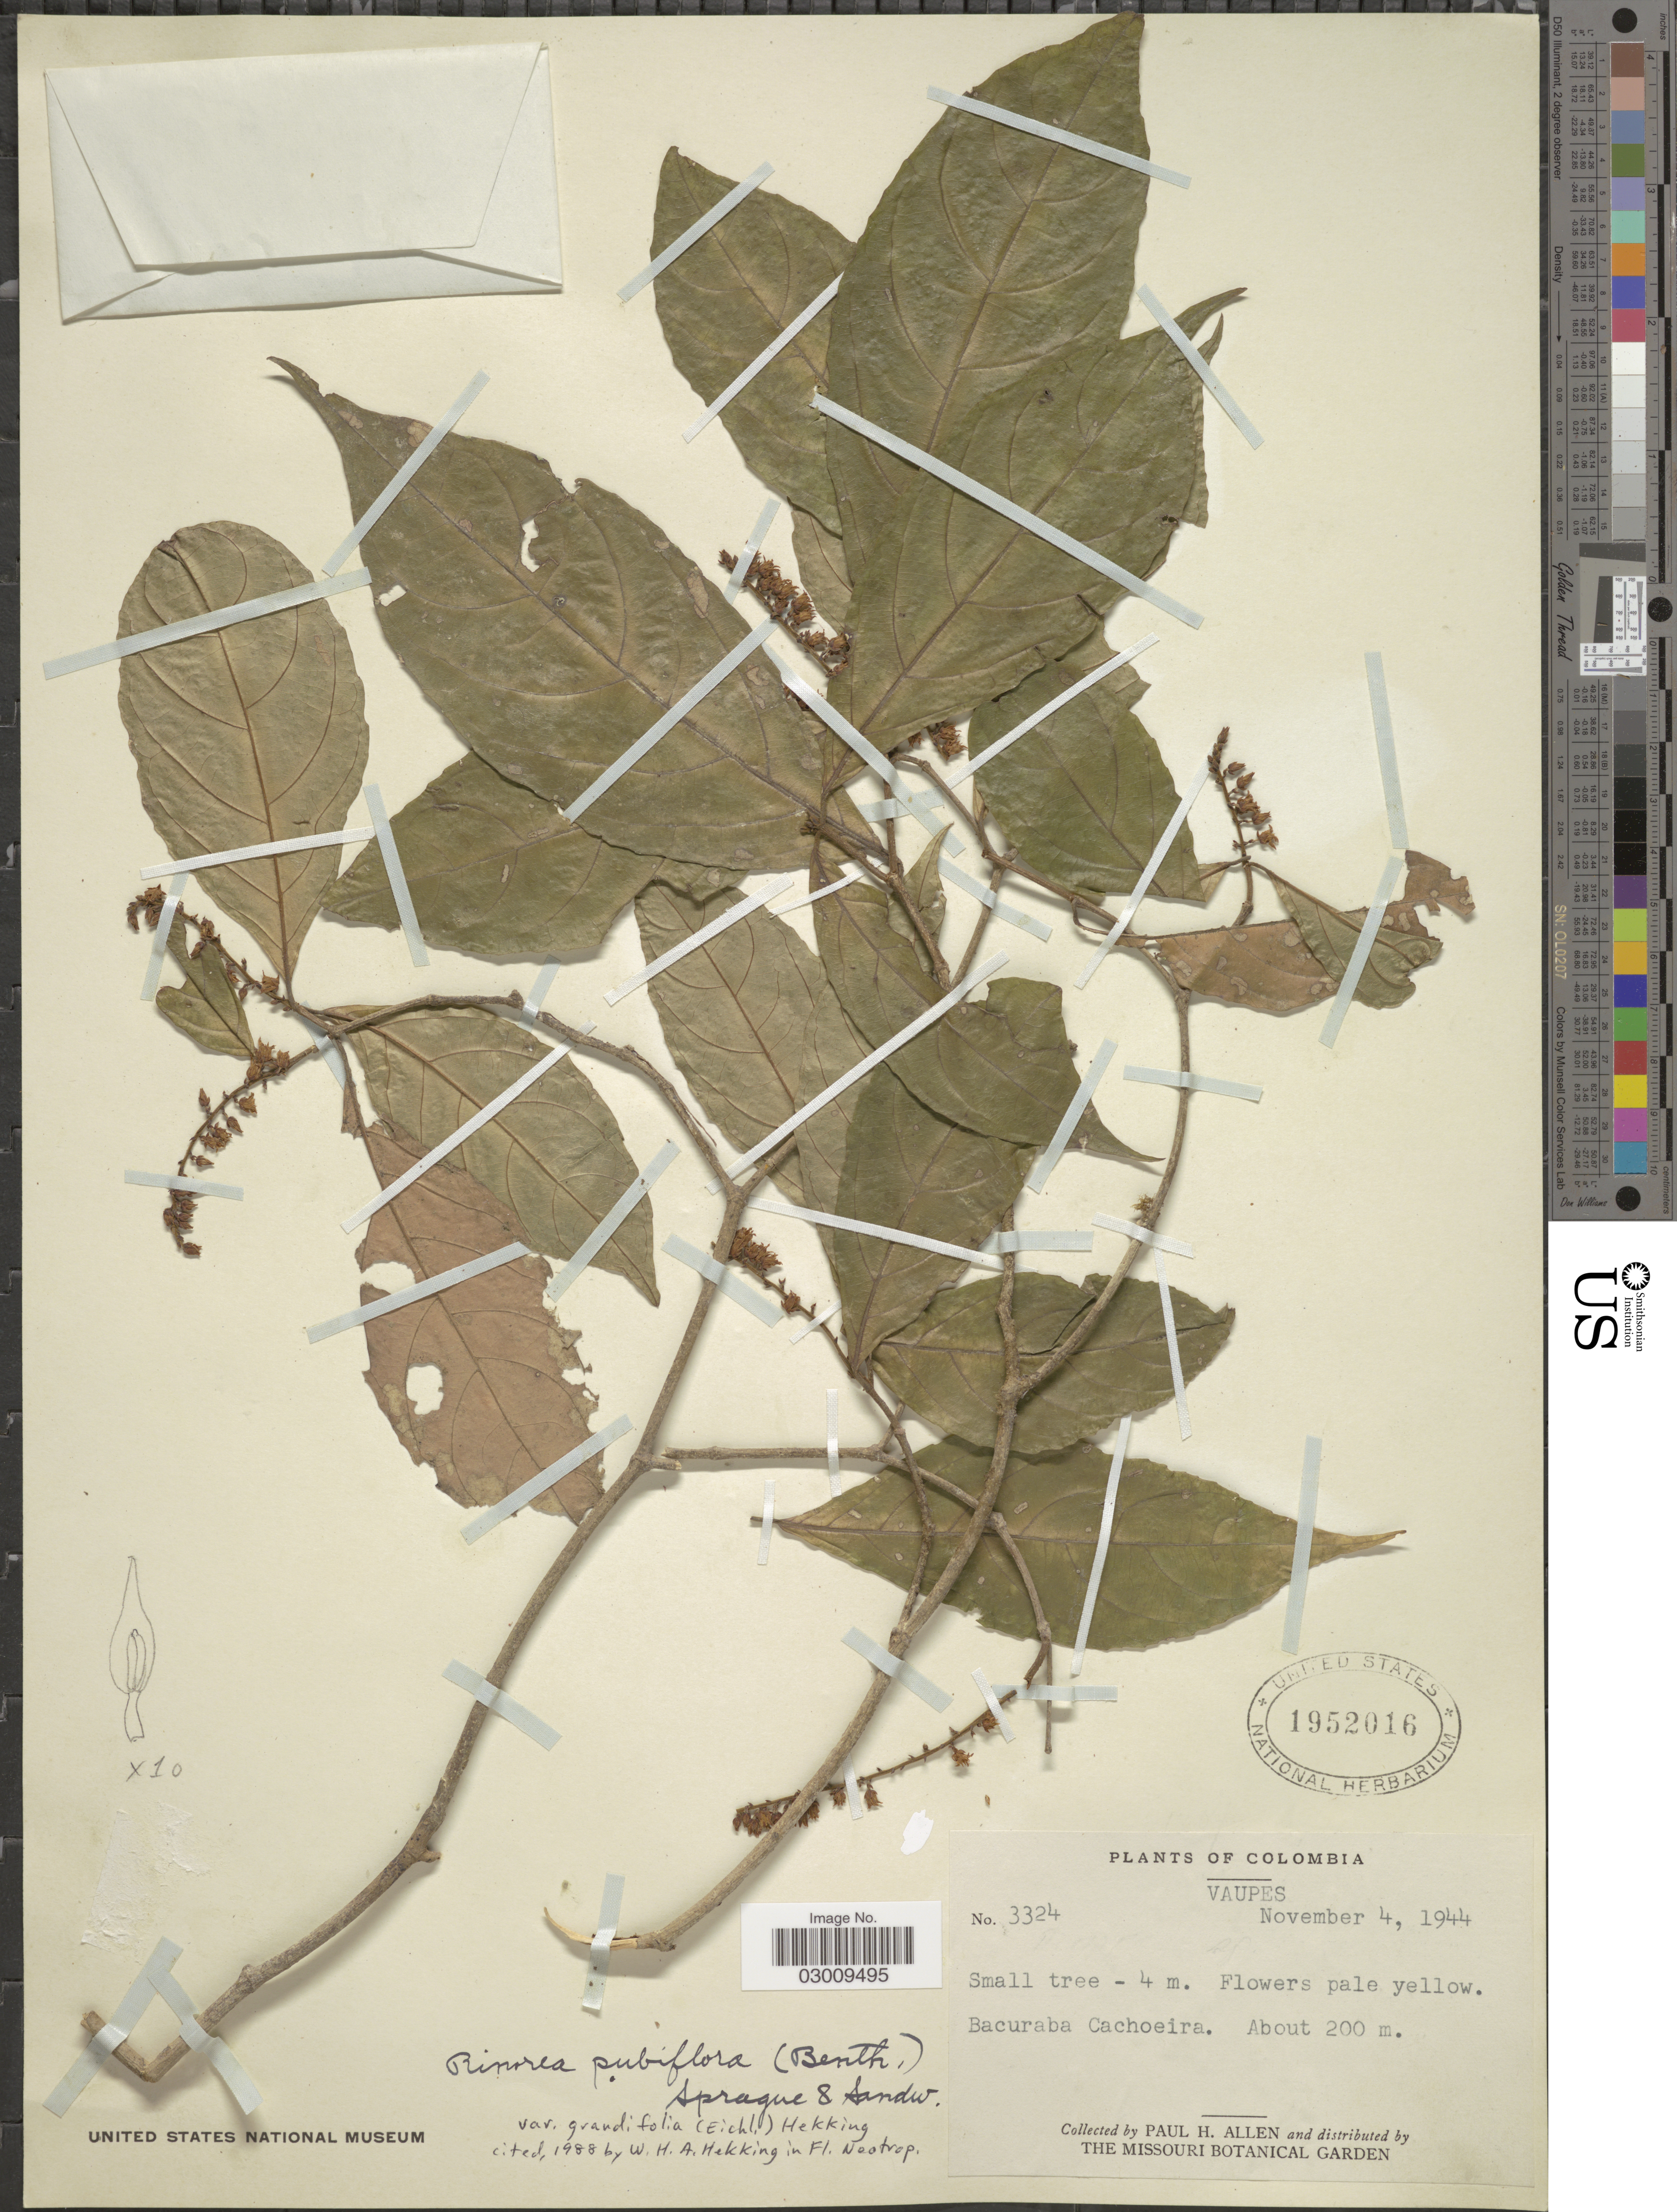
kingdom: Plantae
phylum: Tracheophyta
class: Magnoliopsida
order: Malpighiales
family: Violaceae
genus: Rinorea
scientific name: Rinorea sp. nov.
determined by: Hoyos-Gomez, S. E.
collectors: P. H. Allen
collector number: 3324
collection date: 1944-11-04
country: Colombia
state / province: Vaupés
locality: Bacuraba Cachoeira.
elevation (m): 200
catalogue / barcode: US 1952016